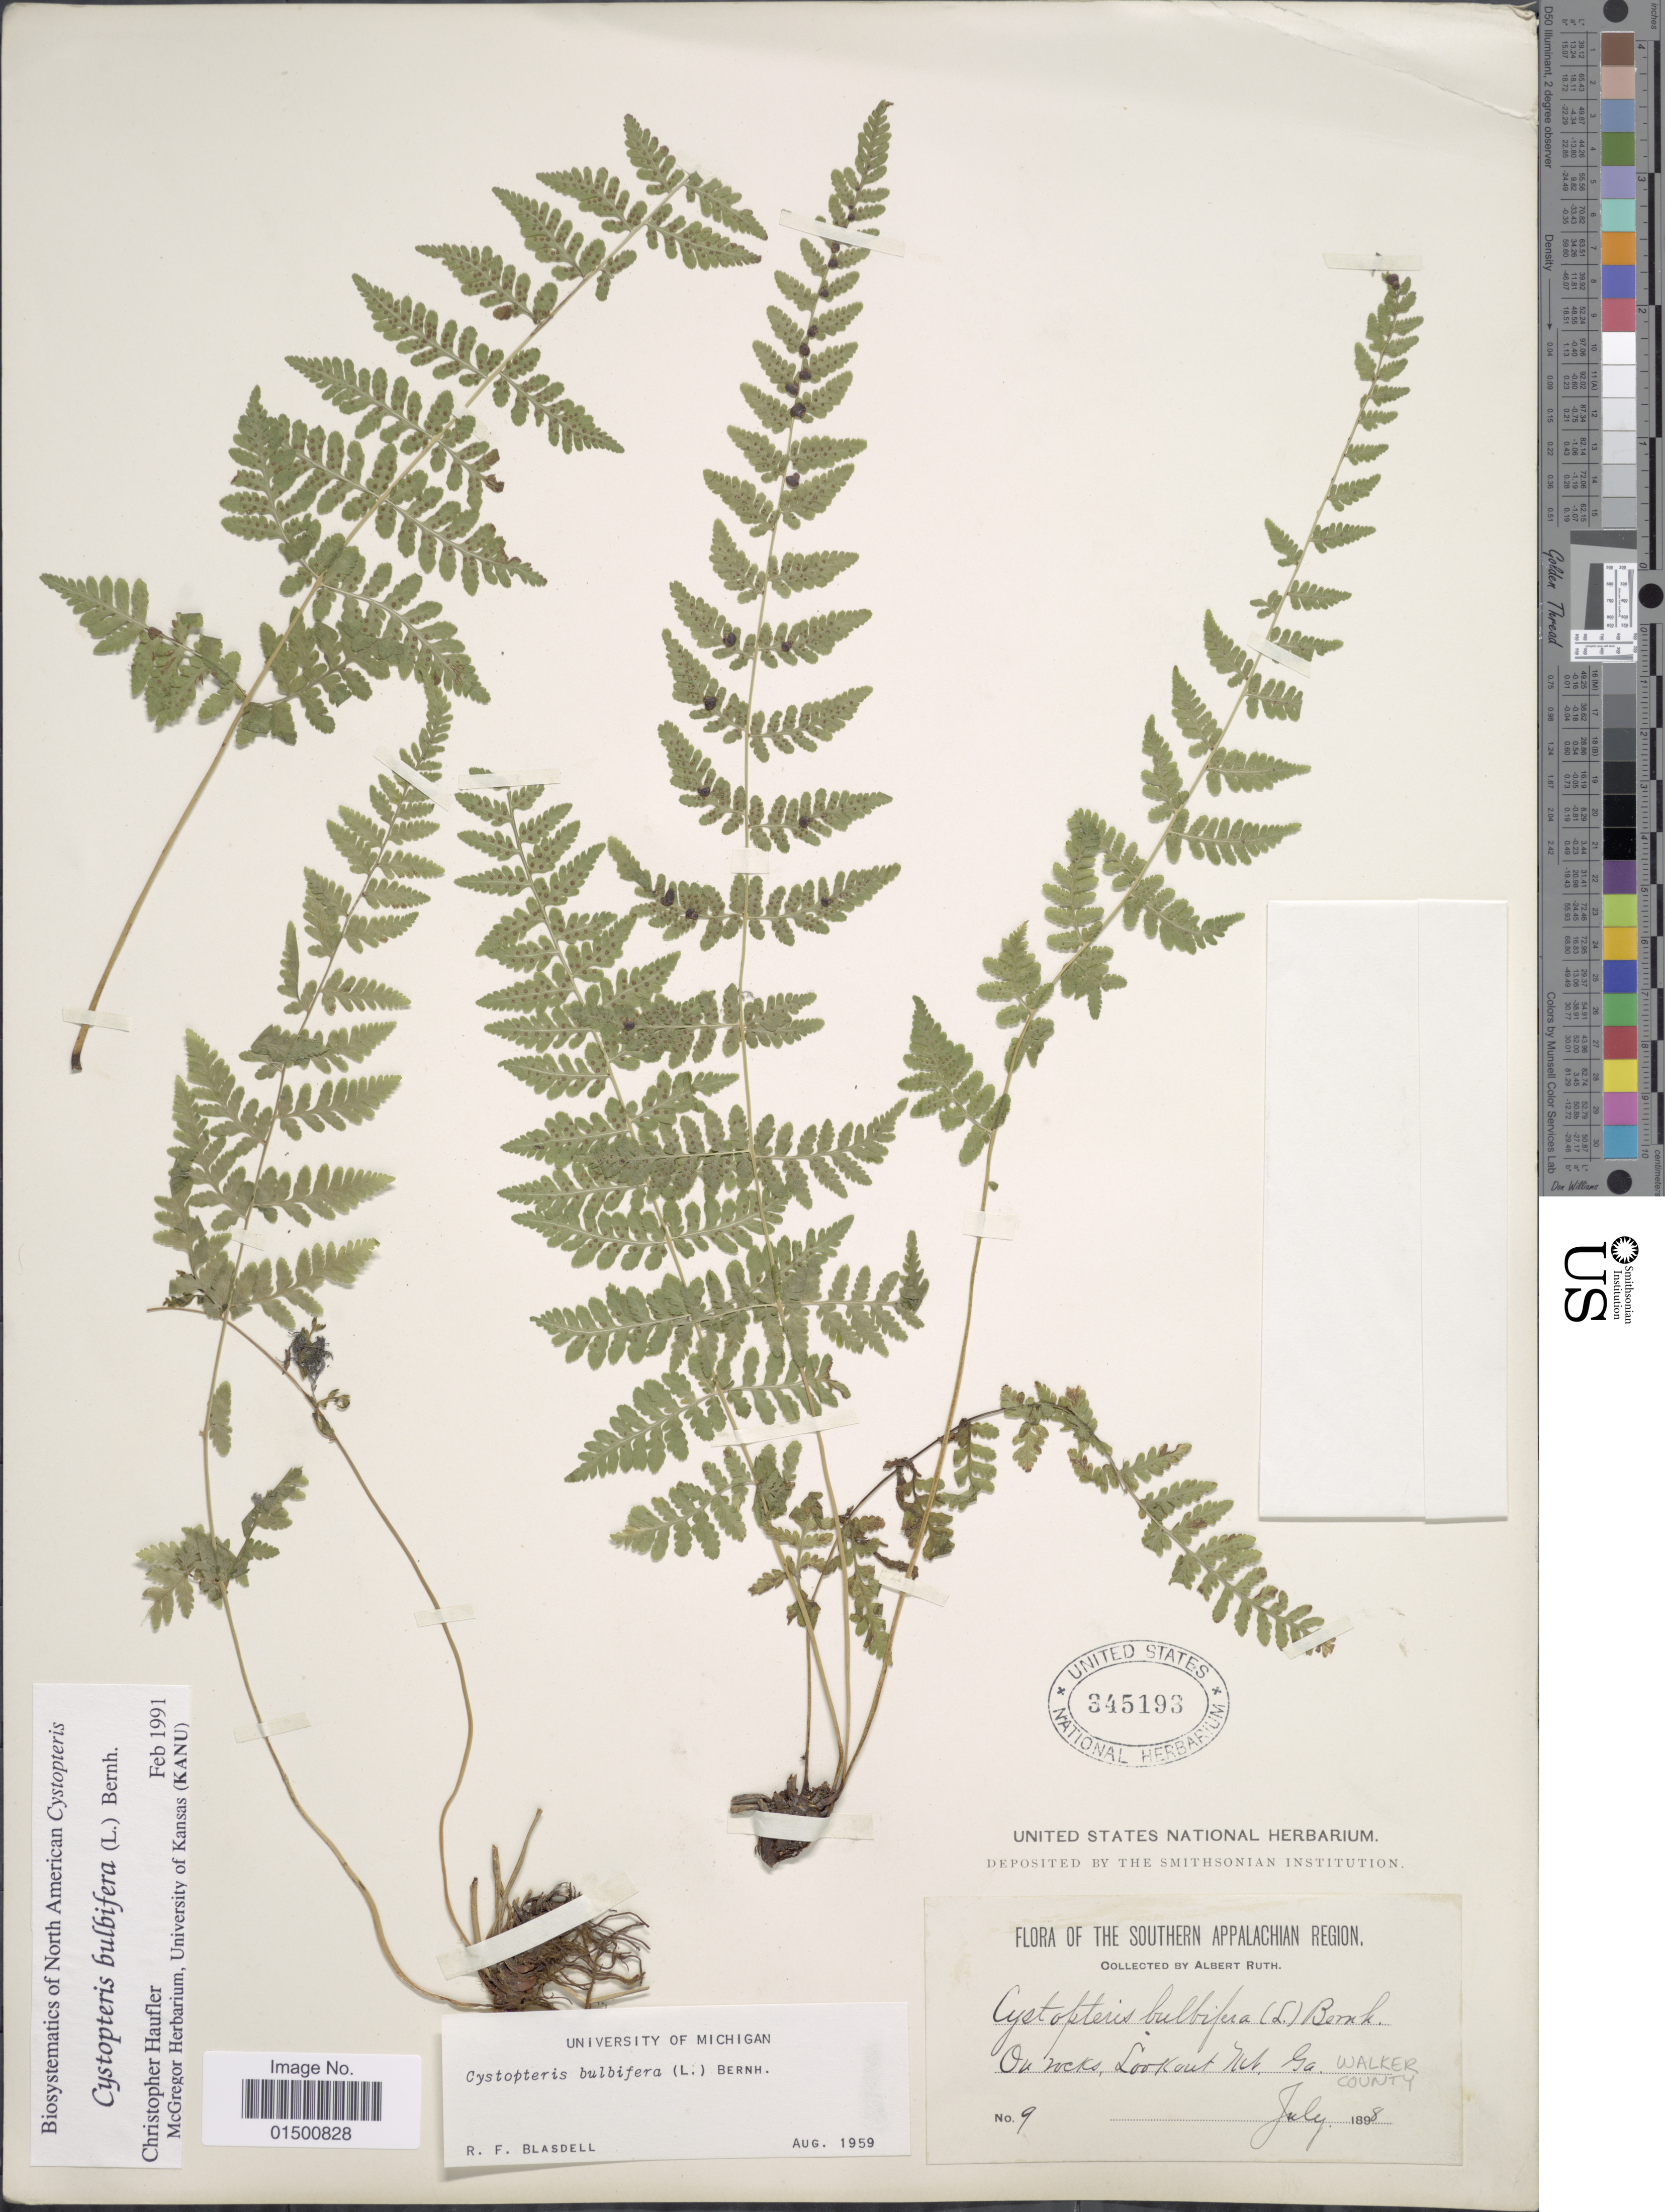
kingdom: Plantae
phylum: Tracheophyta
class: Polypodiopsida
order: Polypodiales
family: Cystopteridaceae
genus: Cystopteris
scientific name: Cystopteris bulbifera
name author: (L.) Bernh.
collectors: A. Ruth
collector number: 9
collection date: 1898-07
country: United States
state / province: Georgia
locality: Southern Appalachian region, on rocks, Lookout Mt, Walker Country.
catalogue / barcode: US 345193